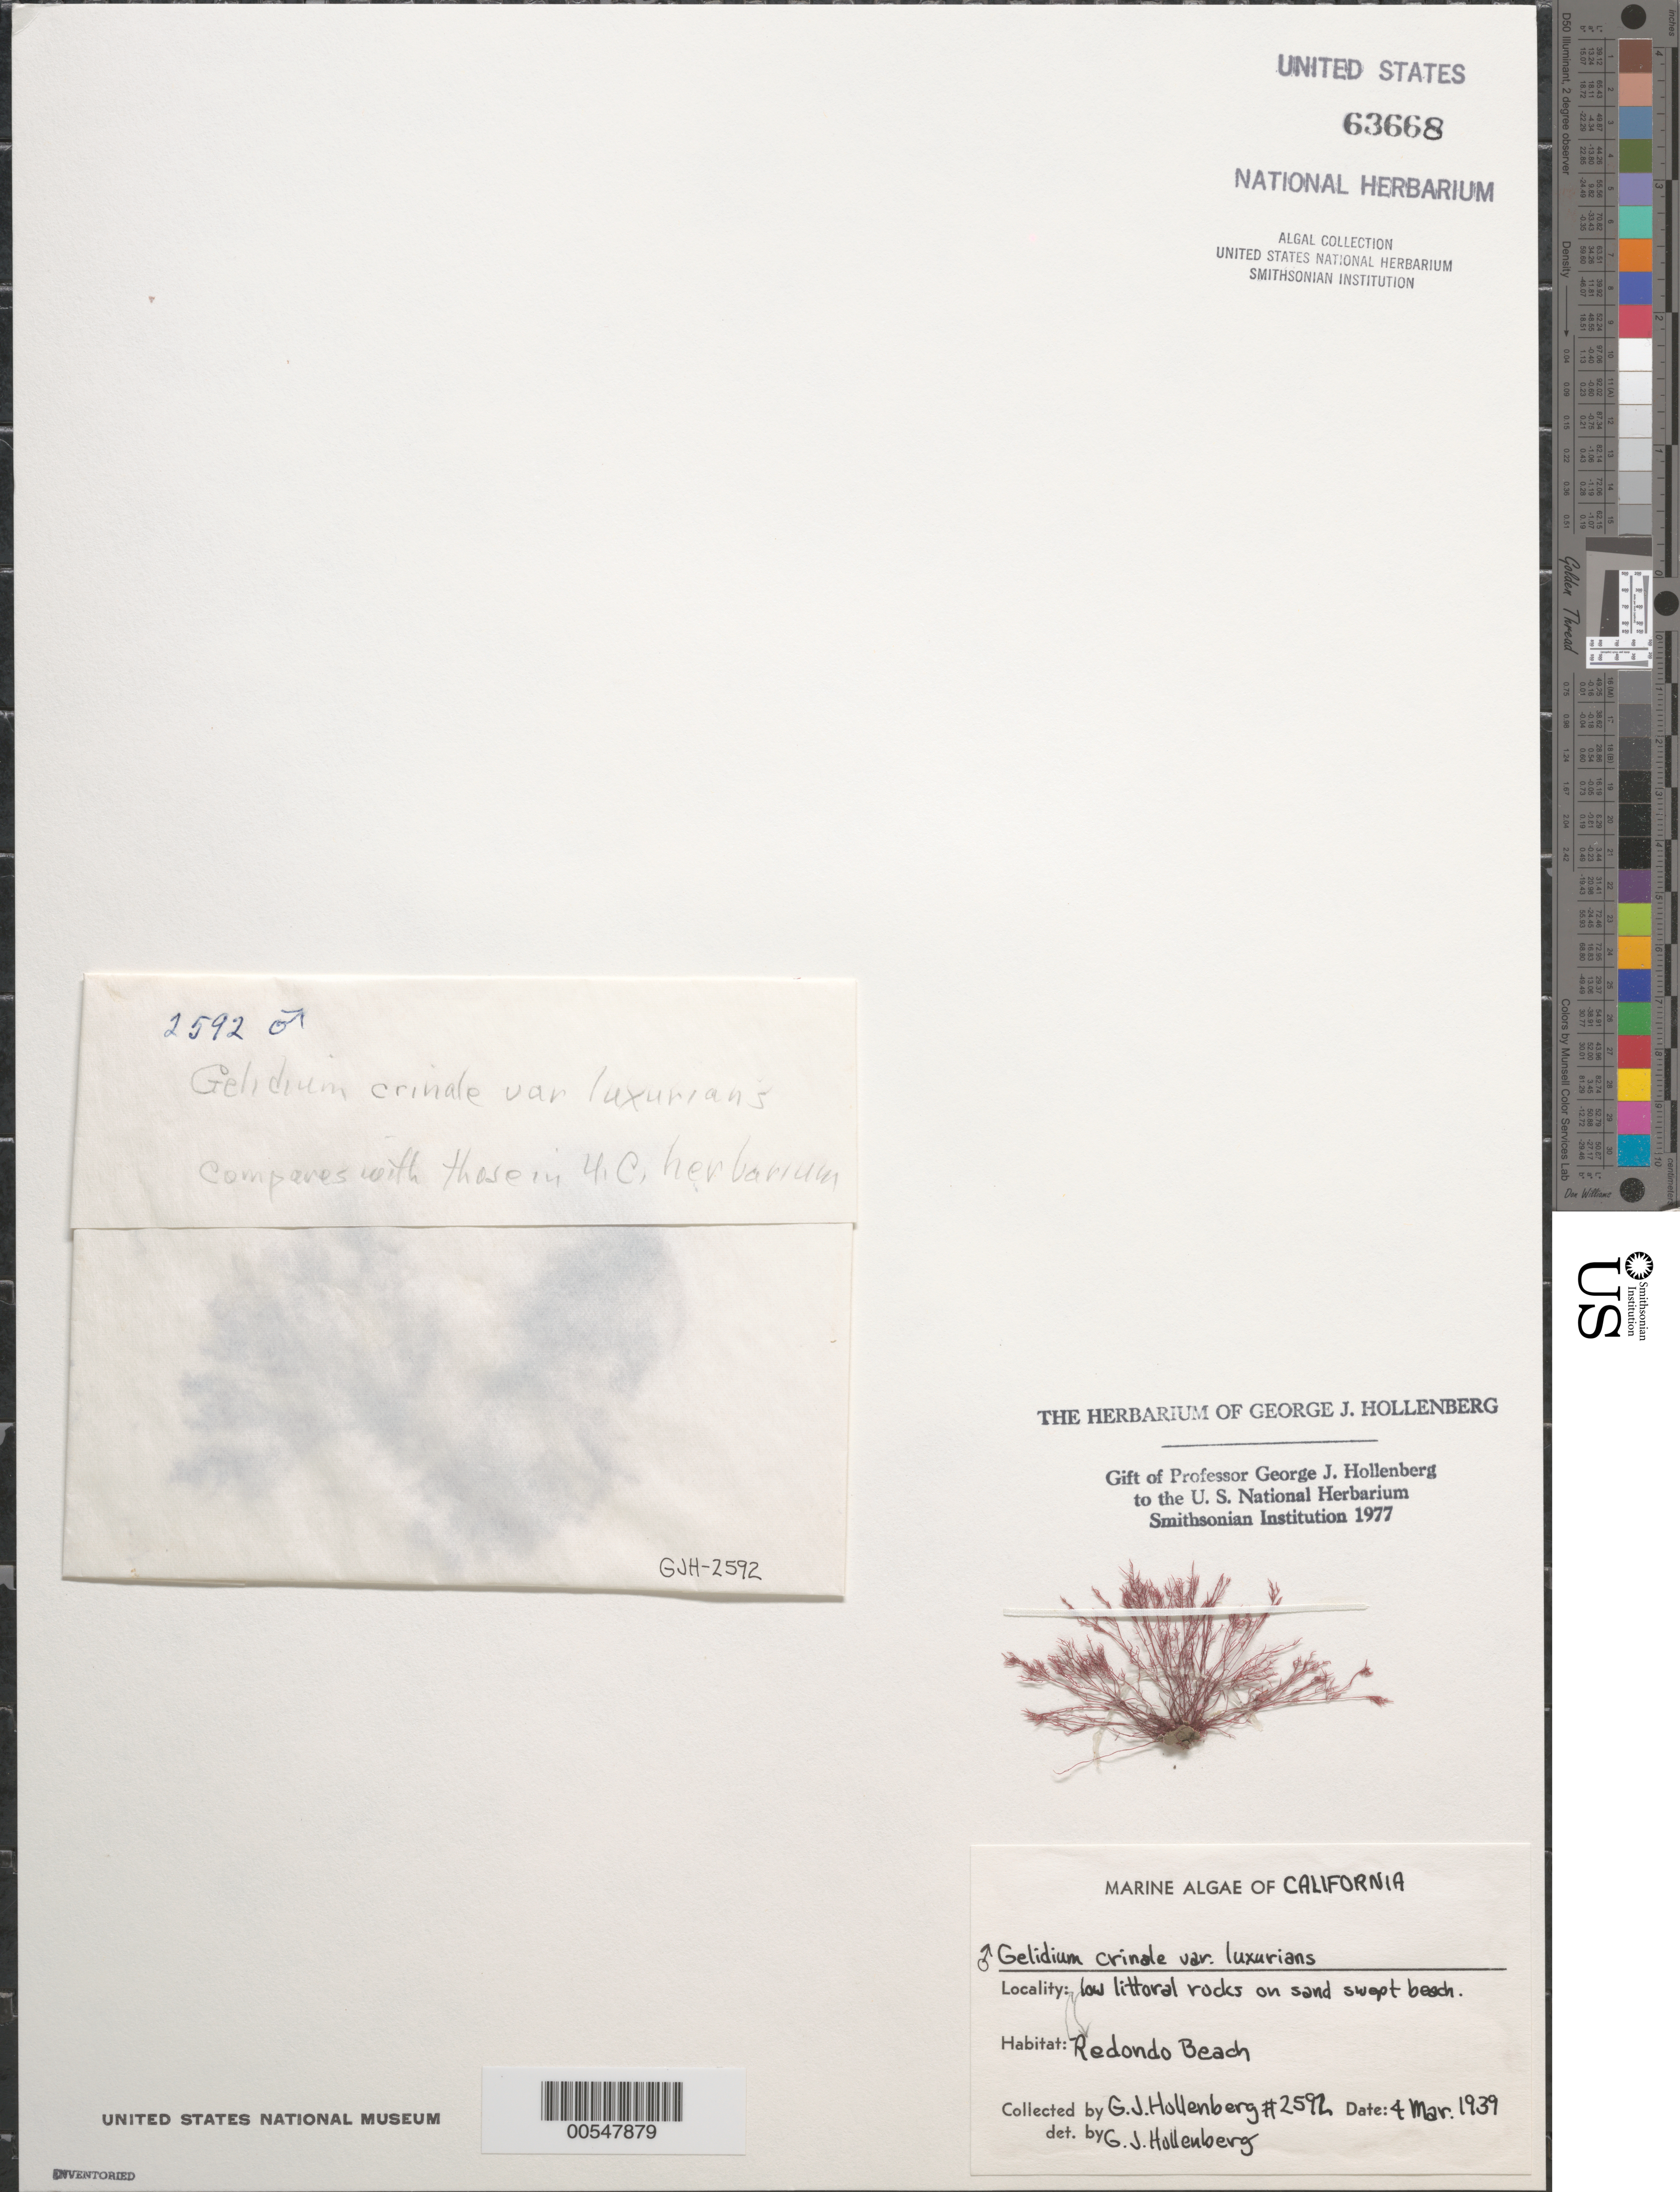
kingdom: Plantae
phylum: Rhodophyta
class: Florideophyceae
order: Gelidiales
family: Gelidiaceae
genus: Gelidium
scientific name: Gelidium crinale var. luxurians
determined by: Hollenberg, George J.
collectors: G. Hollenberg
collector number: GJH 2592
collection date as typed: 04 Mar 1939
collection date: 1939-03-04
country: United States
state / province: California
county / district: Los Angeles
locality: Redondo Beach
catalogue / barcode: US 63668